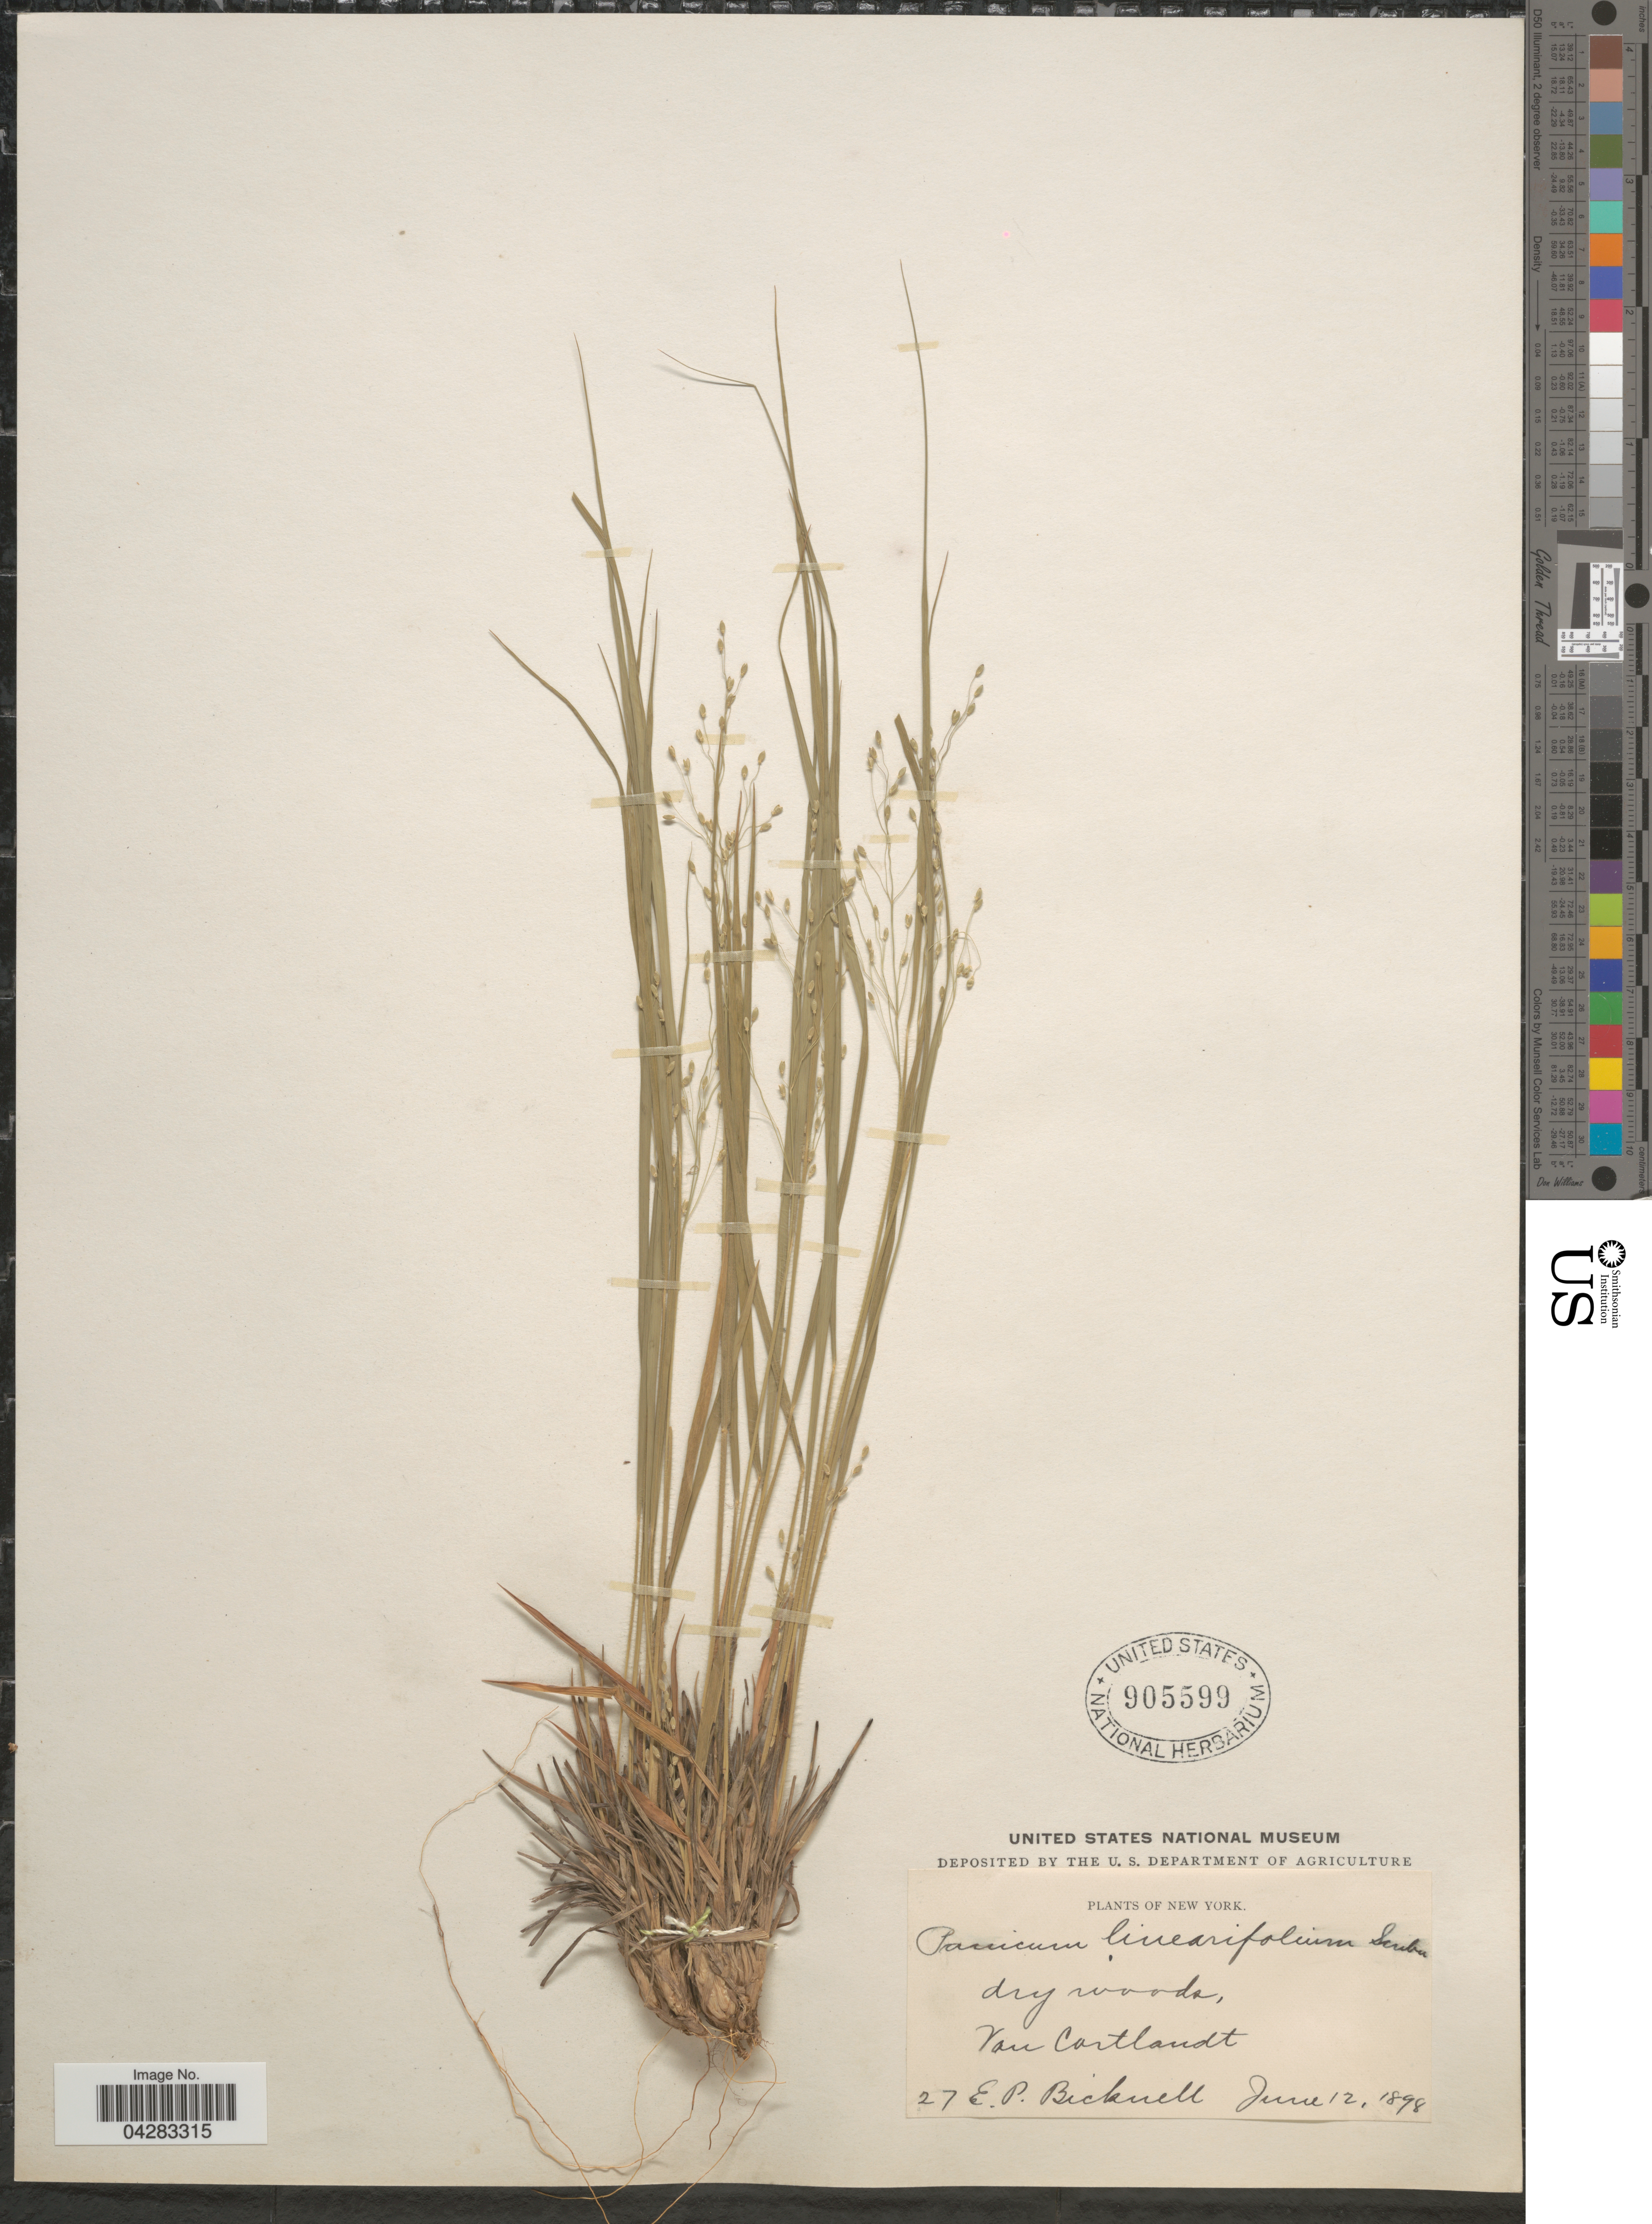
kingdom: Plantae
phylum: Tracheophyta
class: Liliopsida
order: Poales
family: Poaceae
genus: Dichanthelium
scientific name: Dichanthelium linearifolium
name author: (Scribn.) Gould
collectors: E. P. Bicknell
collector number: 27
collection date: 1898-06-12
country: United States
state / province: New York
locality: Dry woods, Van Cortlandt.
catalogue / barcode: US 905599